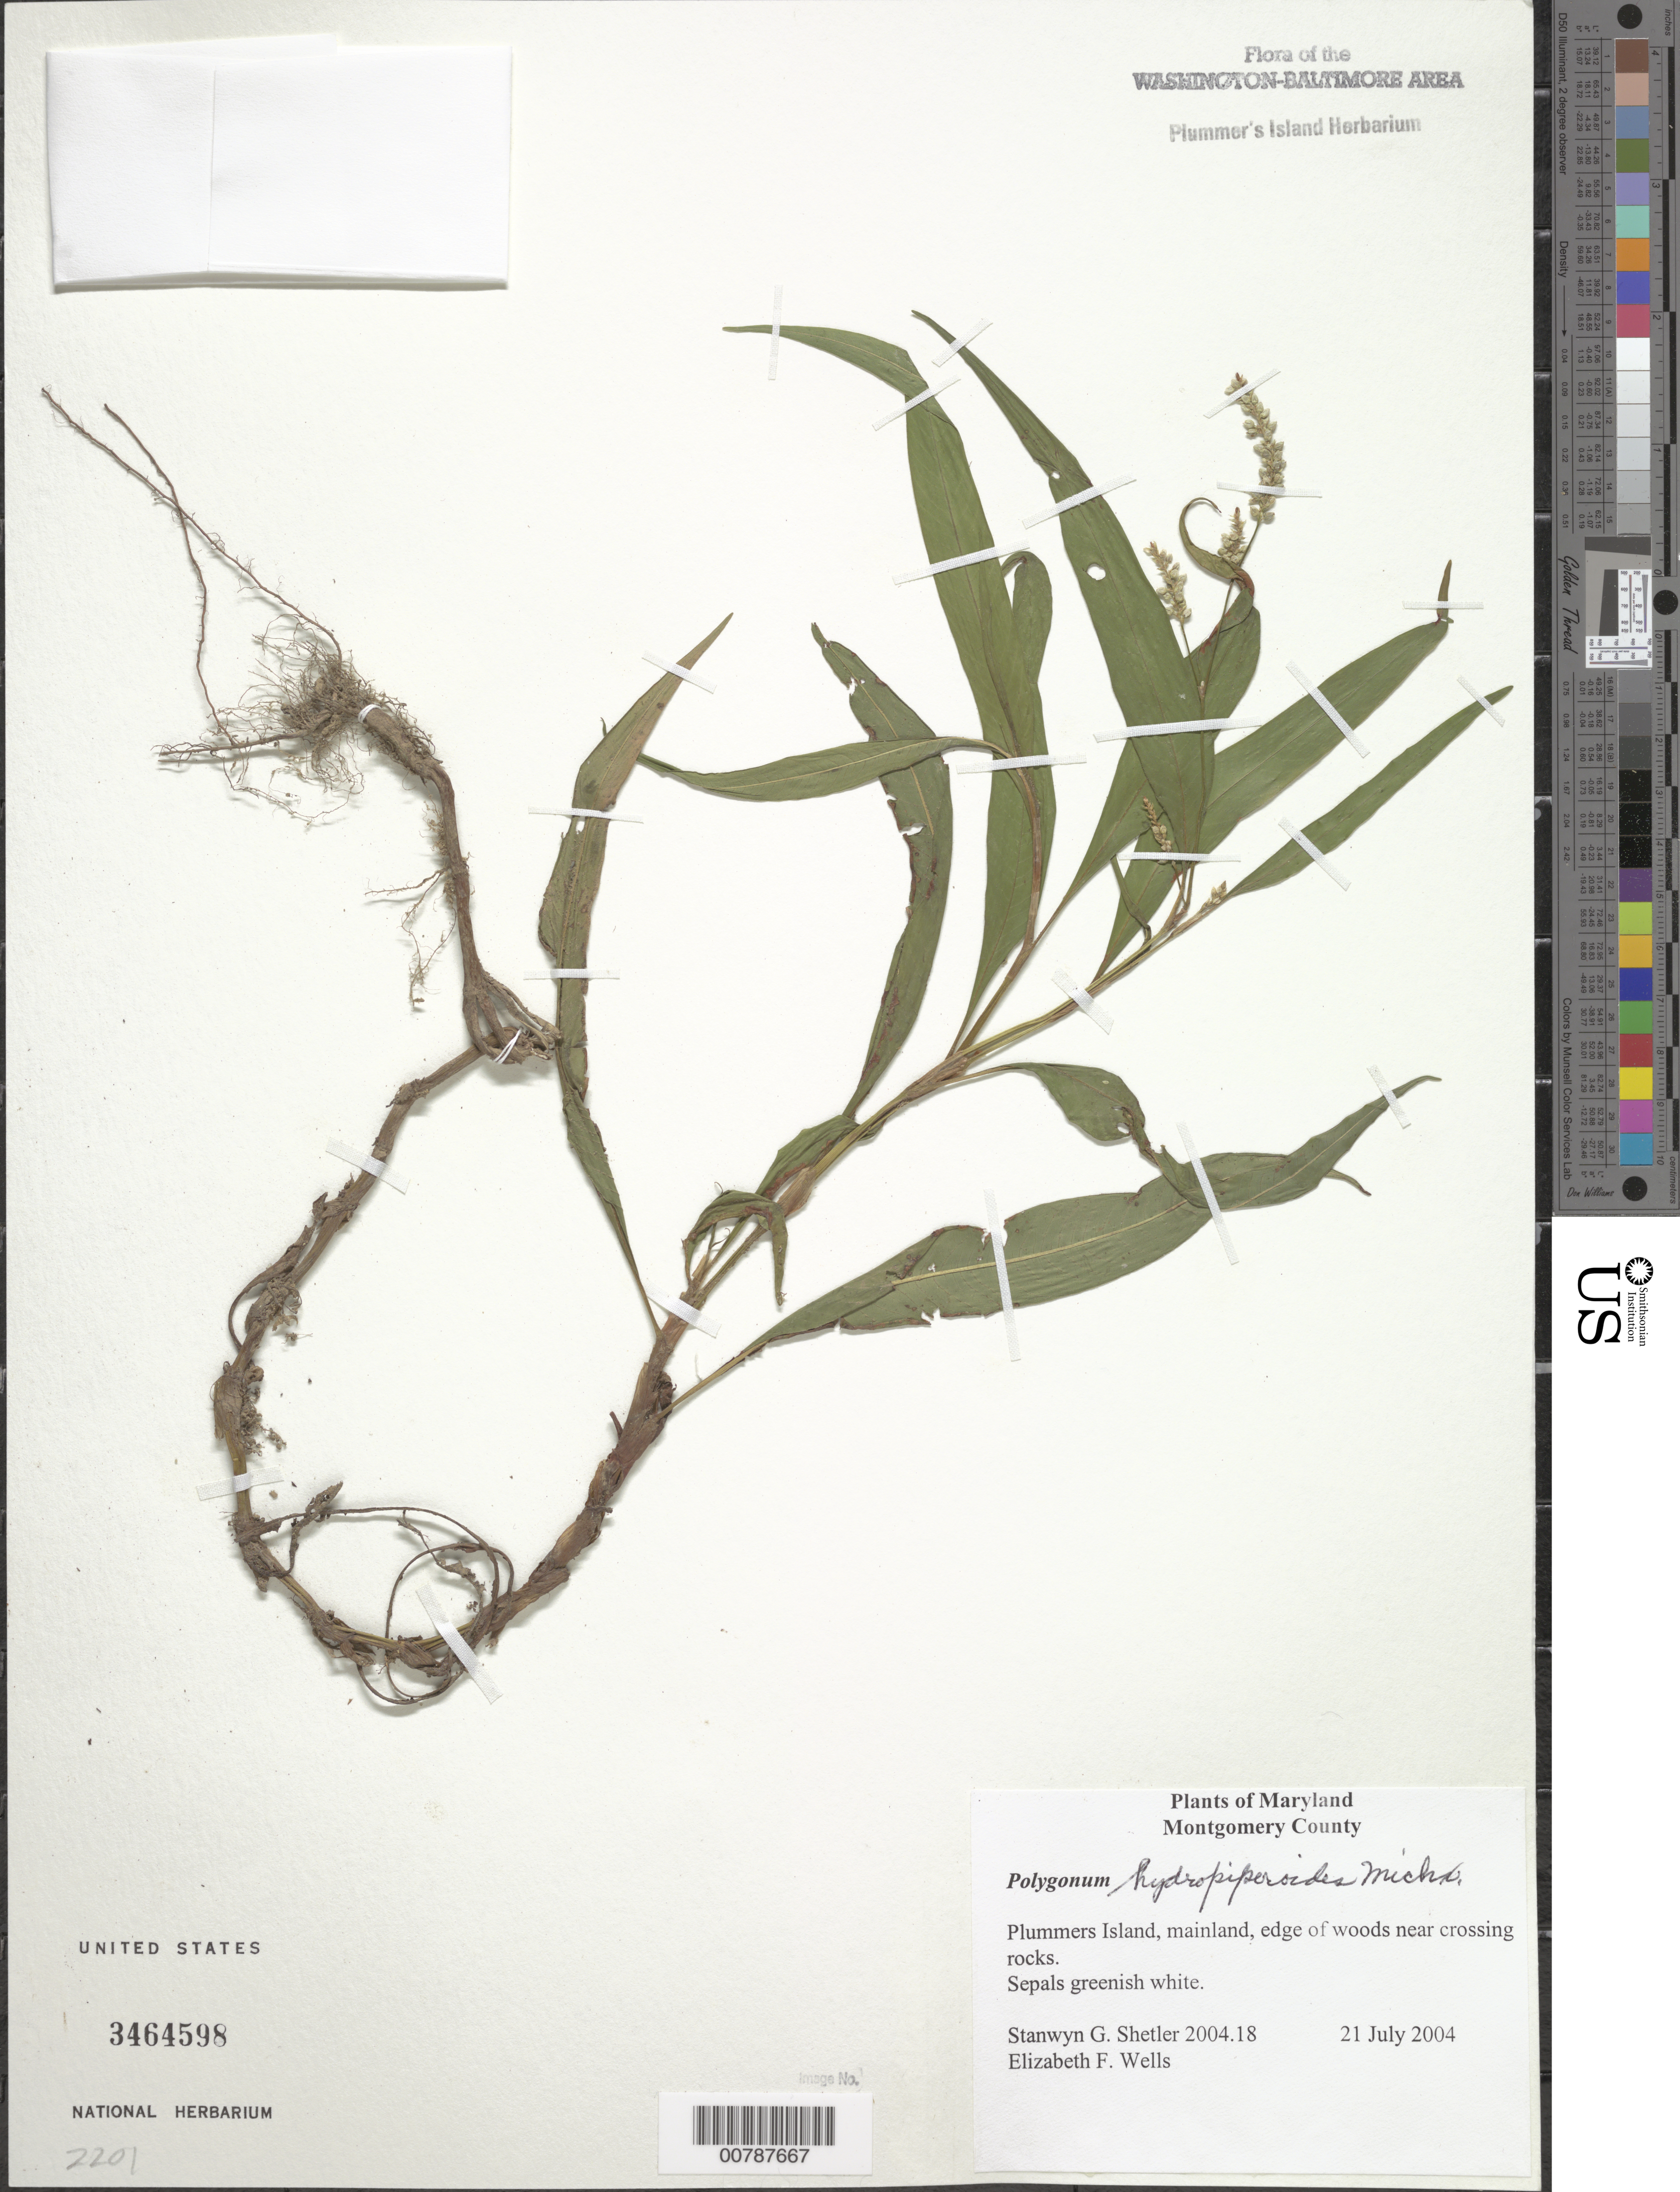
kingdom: Plantae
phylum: Tracheophyta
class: Magnoliopsida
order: Caryophyllales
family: Polygonaceae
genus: Persicaria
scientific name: Persicaria lapathifolia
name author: (L.) Delarbre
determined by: Atha, D. E.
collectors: S. Shetler & E. F. Wells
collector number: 2004.18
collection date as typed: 21 Jul 2004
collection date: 2004-07-21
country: United States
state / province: Maryland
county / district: Montgomery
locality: Plummer's Island, mainland C. & O. Canal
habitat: Edge of woods near crossing rocks.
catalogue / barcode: US 3464598